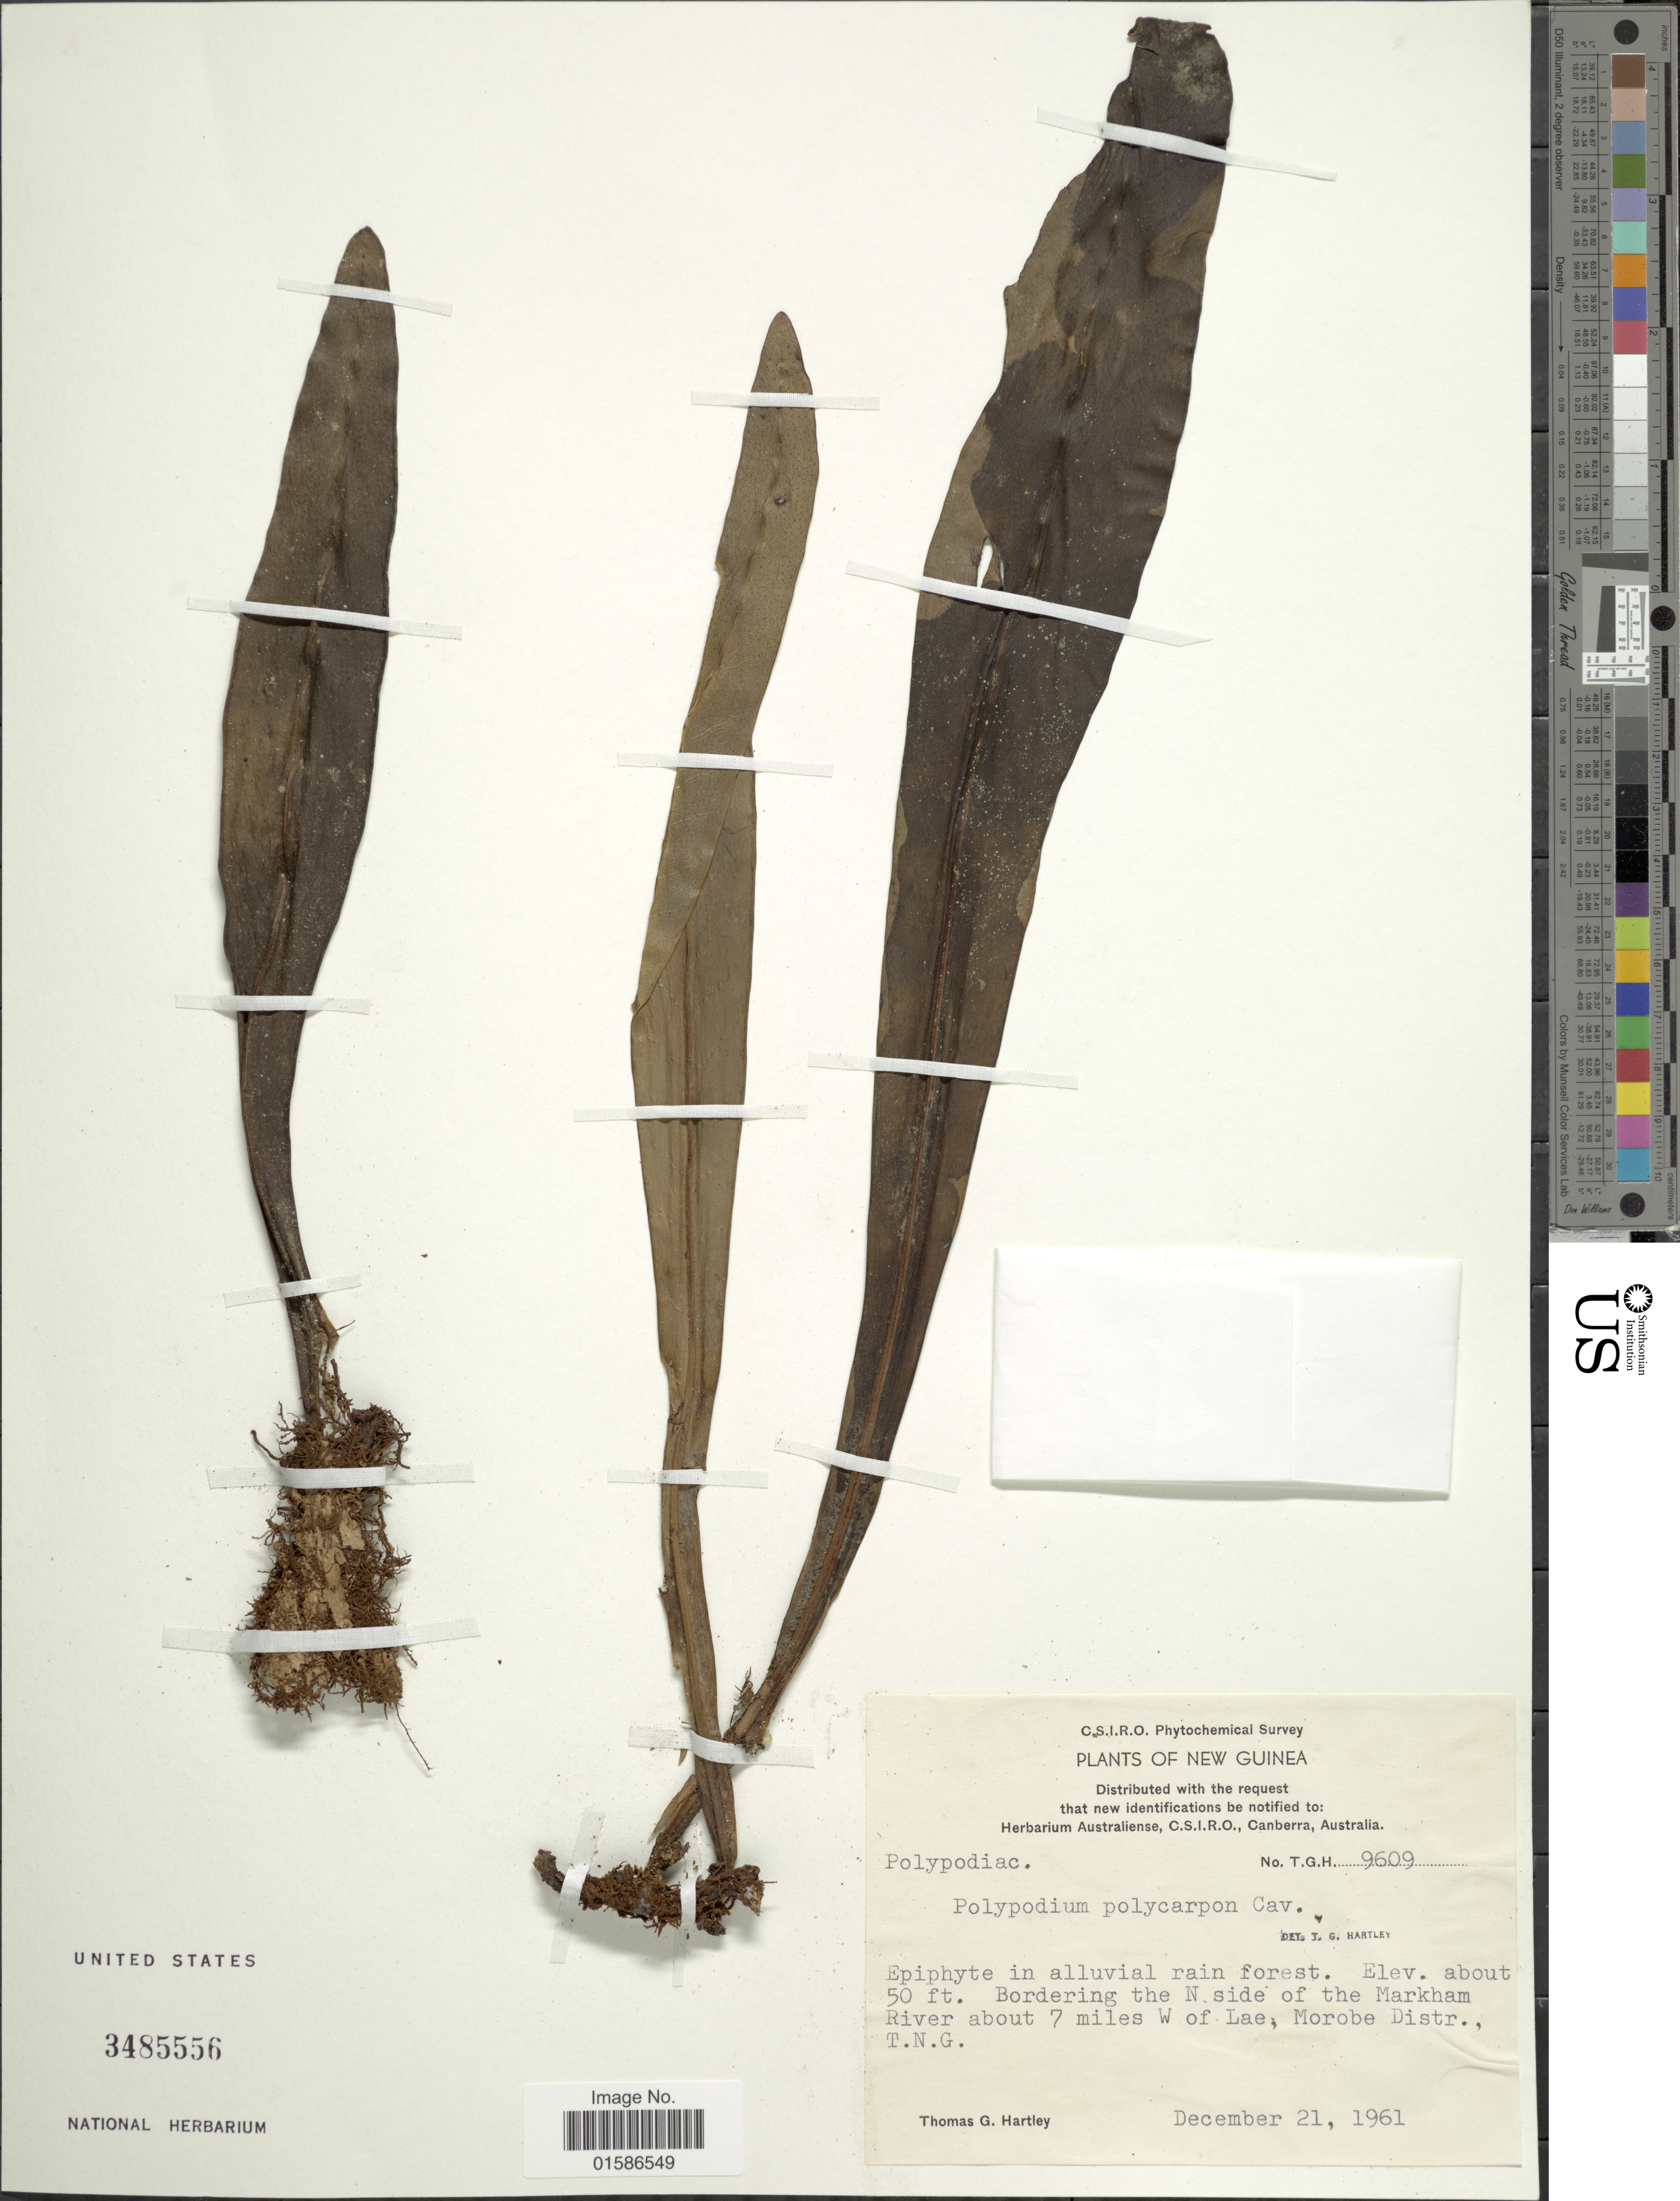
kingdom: Plantae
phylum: Tracheophyta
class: Polypodiopsida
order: Polypodiales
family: Polypodiaceae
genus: Microsorum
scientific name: Microsorum punctatum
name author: (L.) Copel.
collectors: T. G. Hartley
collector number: T.G.H 9609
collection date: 1961-12-21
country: Papua New Guinea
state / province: Morobe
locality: Bordering the N. side of the Matkham River about 7 miles W of Lael, Morobe District., T.N.G.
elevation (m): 15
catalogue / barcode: US 3485556